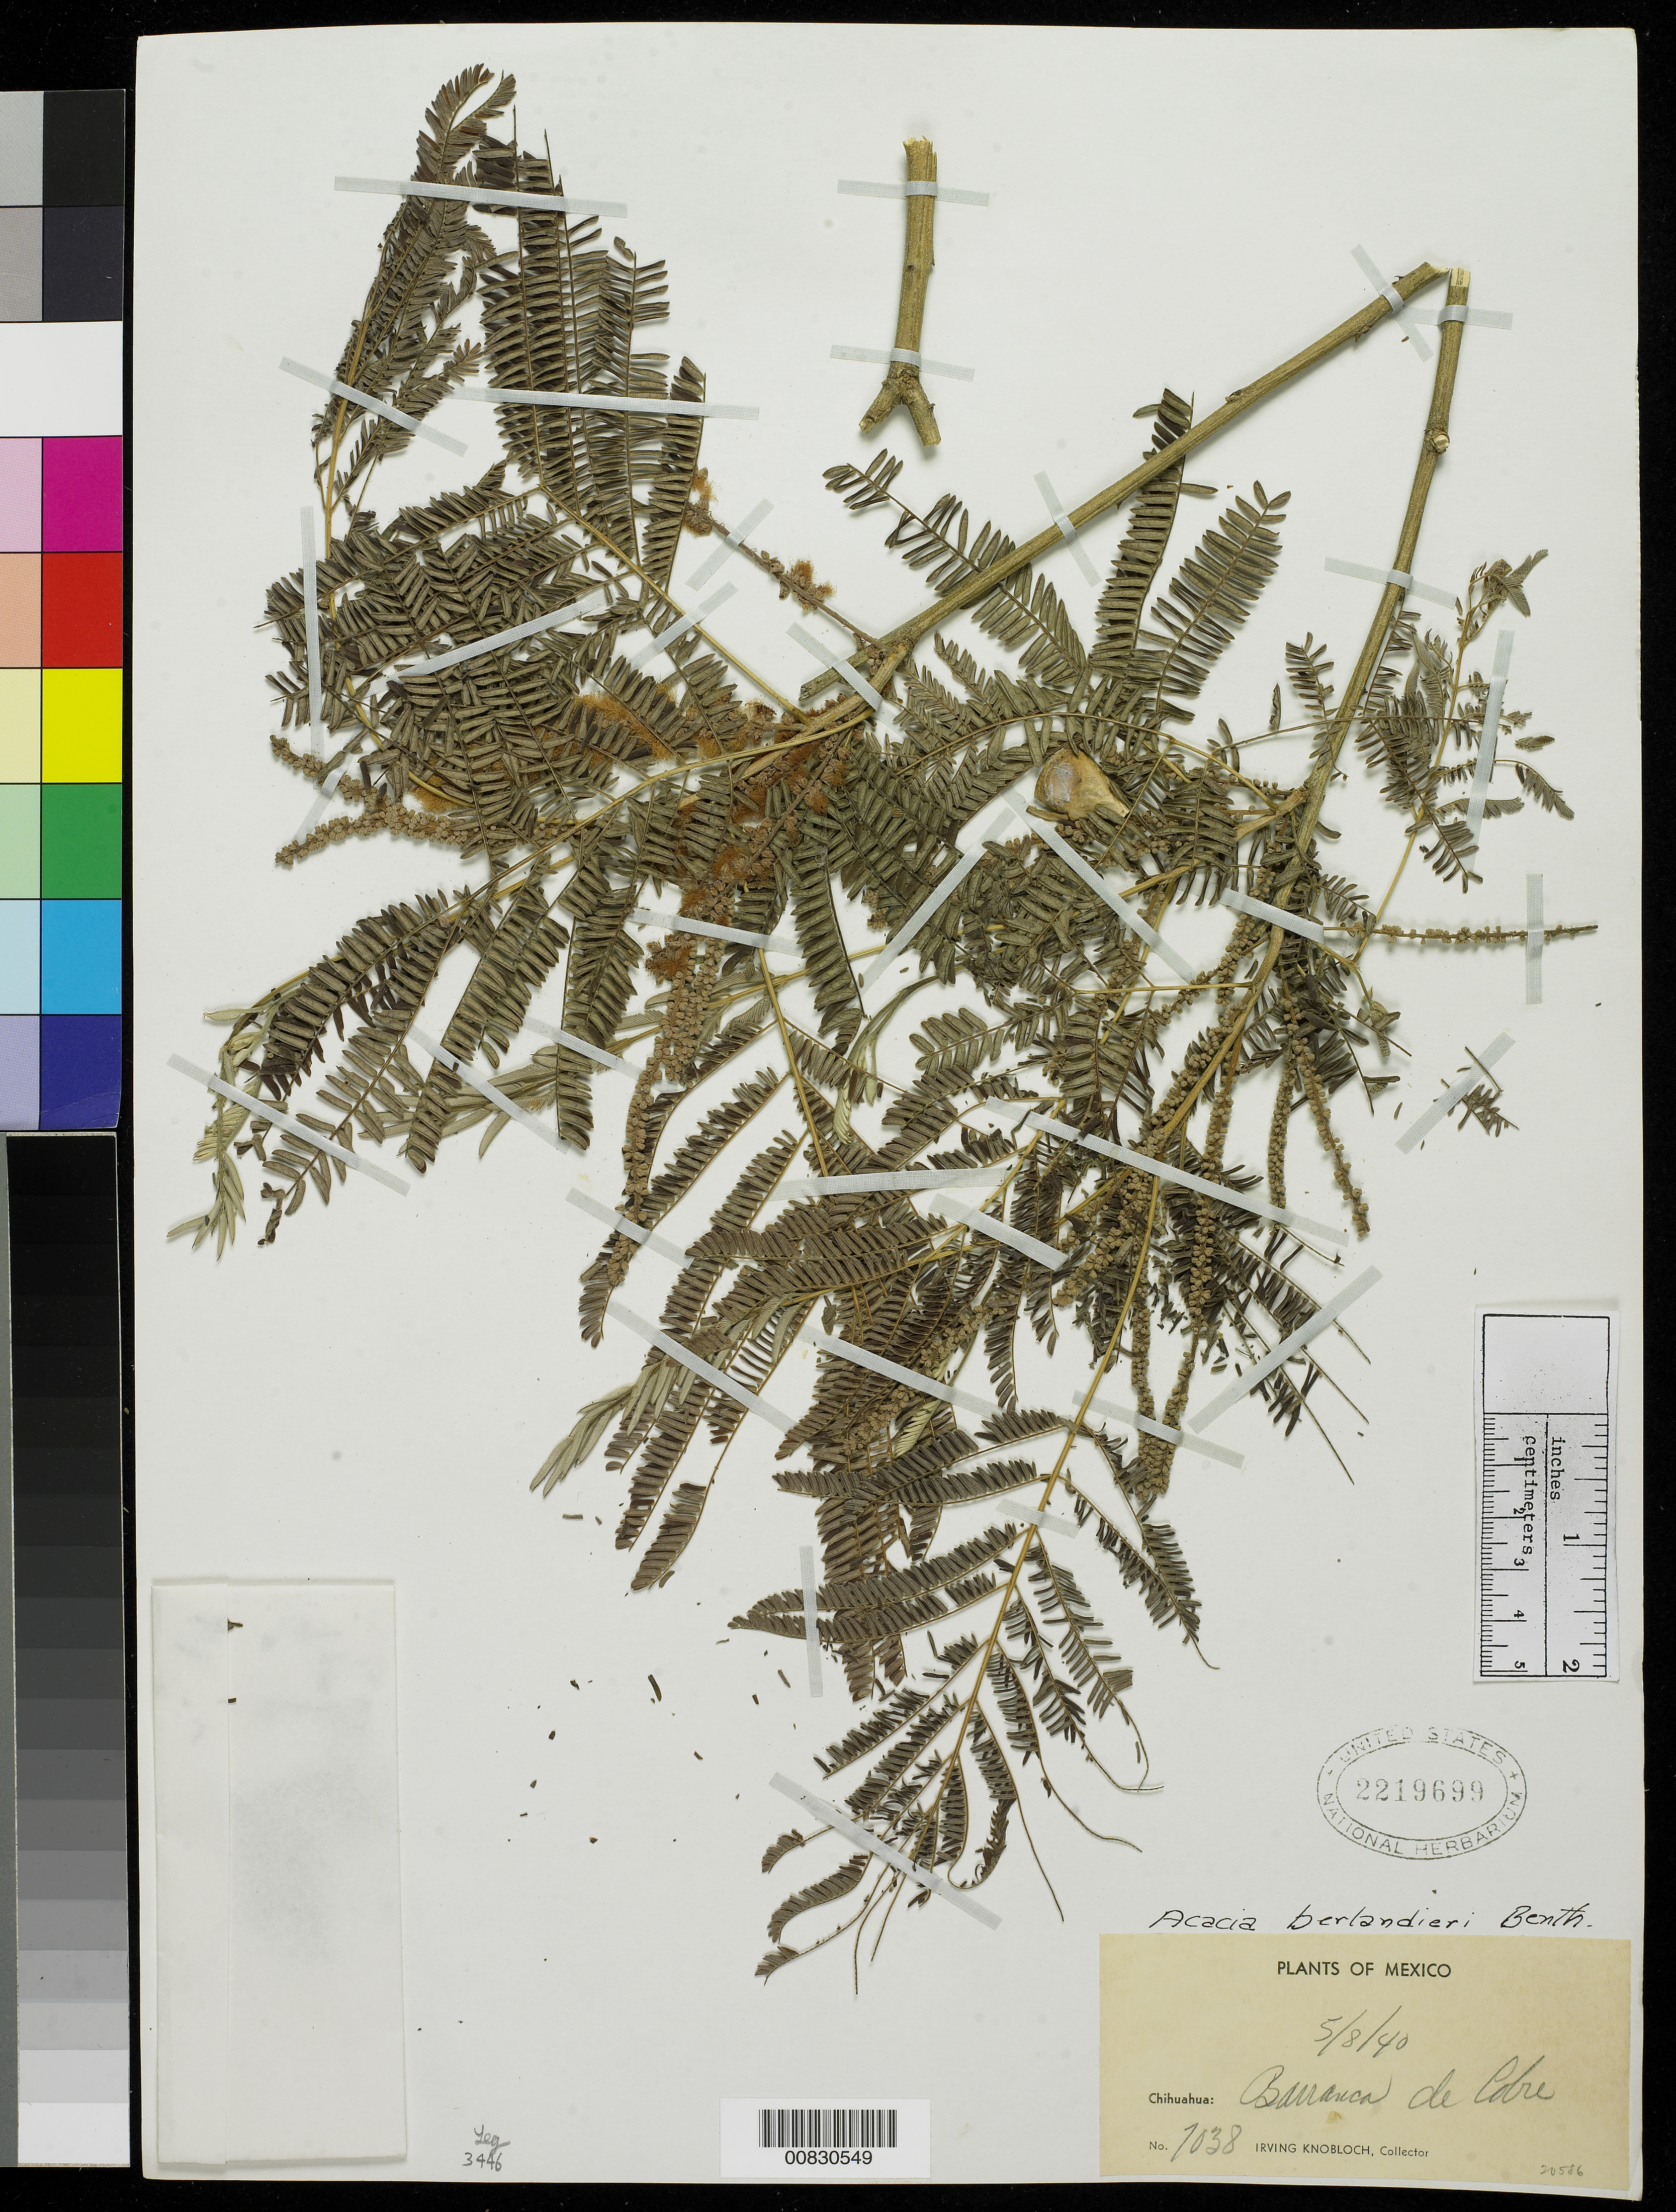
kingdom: Plantae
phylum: Tracheophyta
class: Magnoliopsida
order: Fabales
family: Fabaceae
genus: Senegalia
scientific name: Senegalia berlandieri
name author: (Benth.) Britton & Rose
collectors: I. W. Knobloch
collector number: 7038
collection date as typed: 08 May 1940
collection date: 1940-05-08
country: Mexico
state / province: Chihuahua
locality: Barranca del Cobre, Chihuahua.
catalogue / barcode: US 2219699